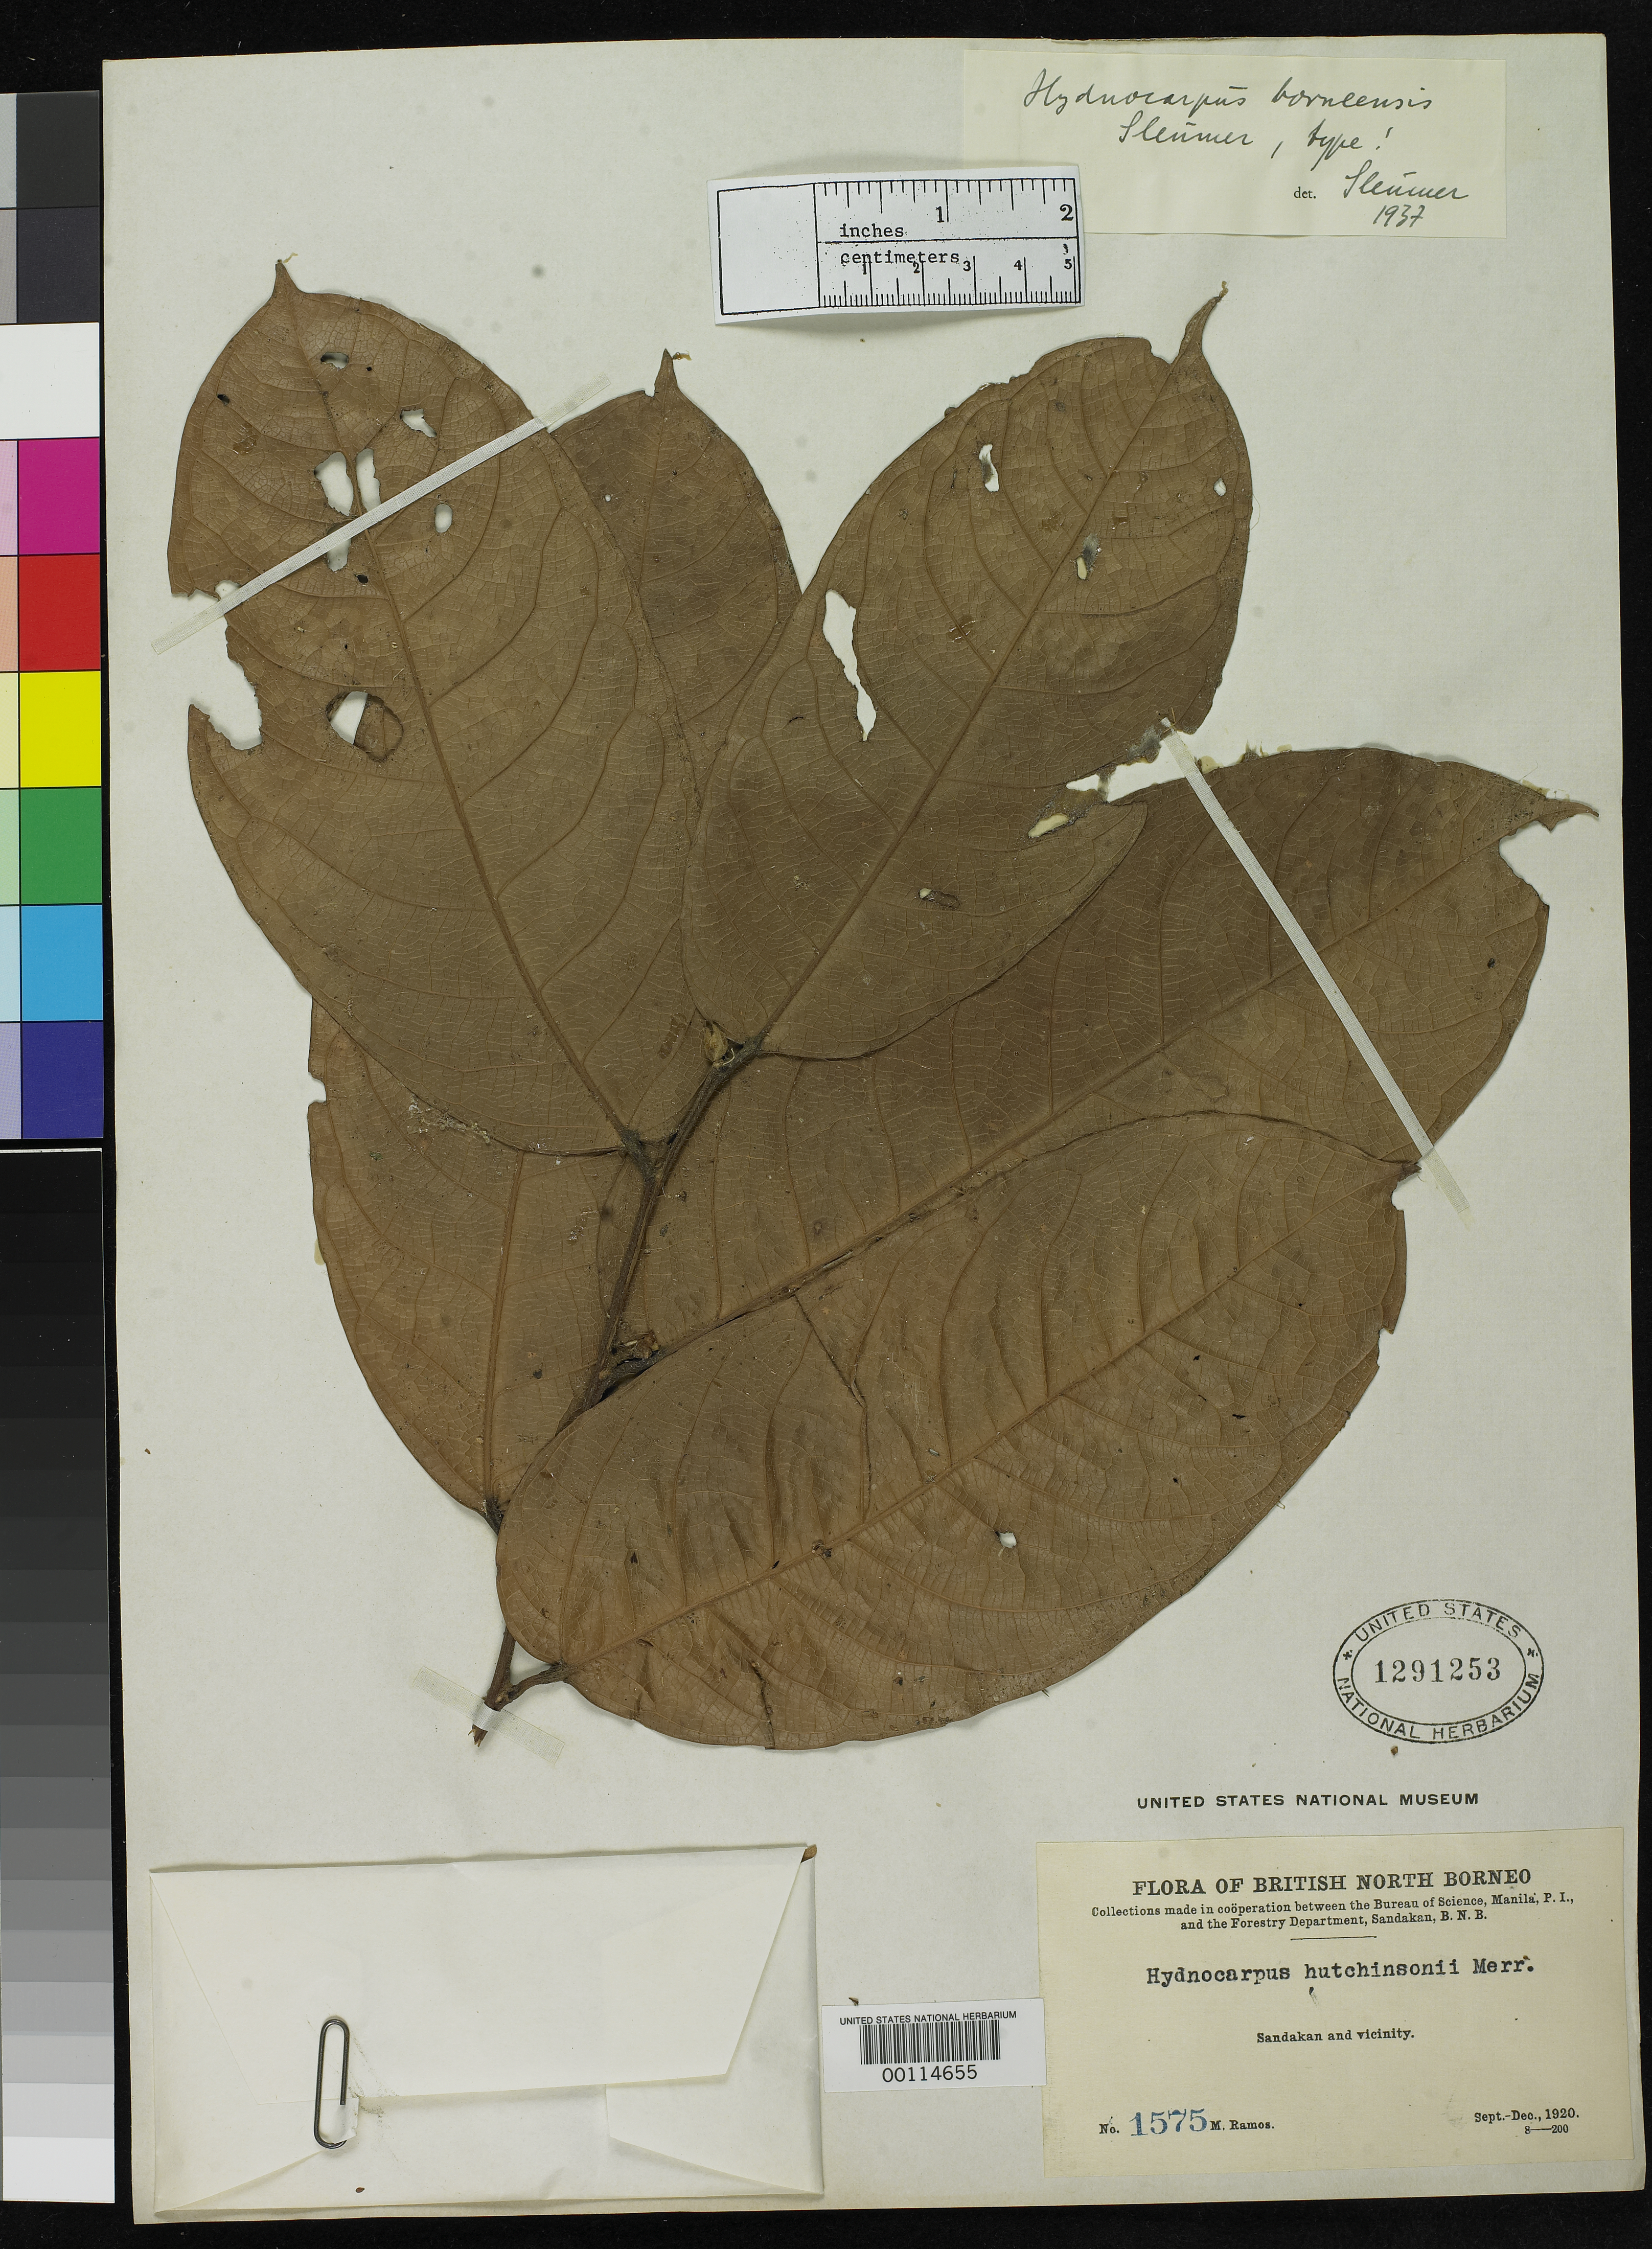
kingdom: Plantae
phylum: Tracheophyta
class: Magnoliopsida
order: Malpighiales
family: Achariaceae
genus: Hydnocarpus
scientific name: Hydnocarpus borneensis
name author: Sleumer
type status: Isotype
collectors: M. Ramos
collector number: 1575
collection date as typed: Sep 1920 to -- Dec 1920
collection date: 1920-09/1920-12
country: Malaysia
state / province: Sabah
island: Borneo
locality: Sandakan.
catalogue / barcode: US 1291253